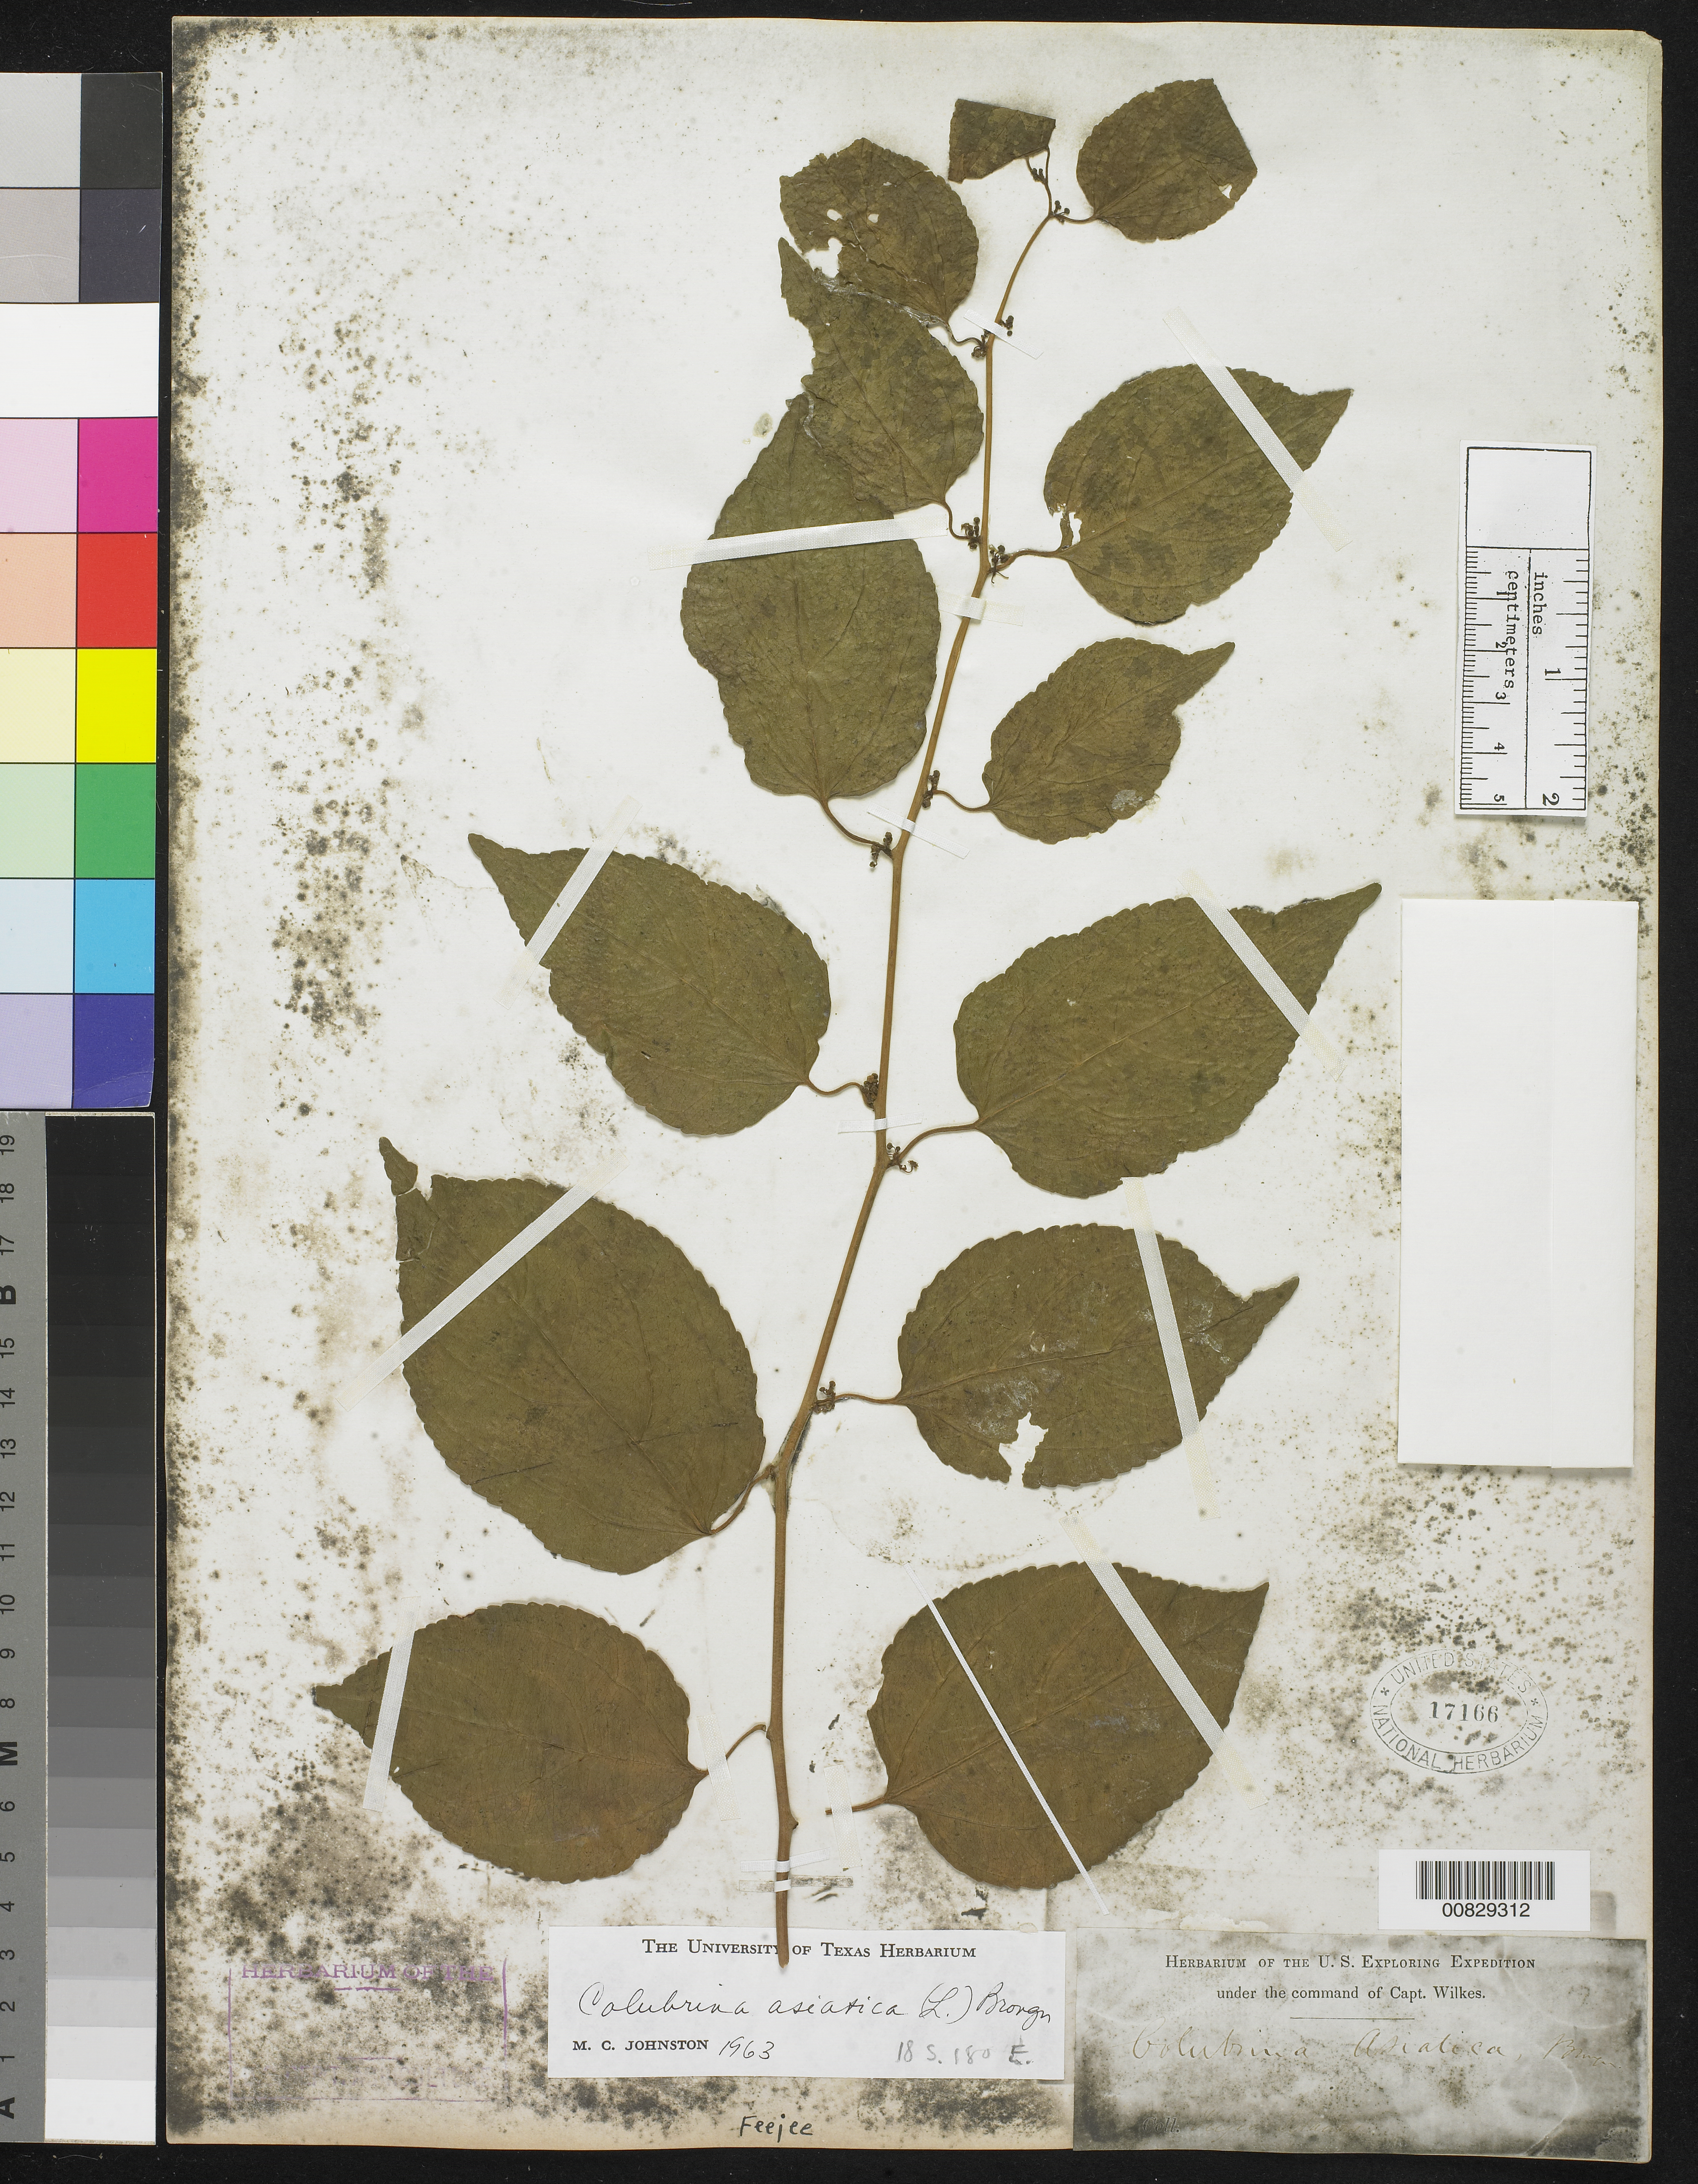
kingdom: Plantae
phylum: Tracheophyta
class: Magnoliopsida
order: Rosales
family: Rhamnaceae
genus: Colubrina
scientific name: Colubrina asiatica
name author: (L.) Brongn.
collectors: Wilkes Explor. Exped.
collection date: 1838/1842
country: Fiji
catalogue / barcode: US 17166